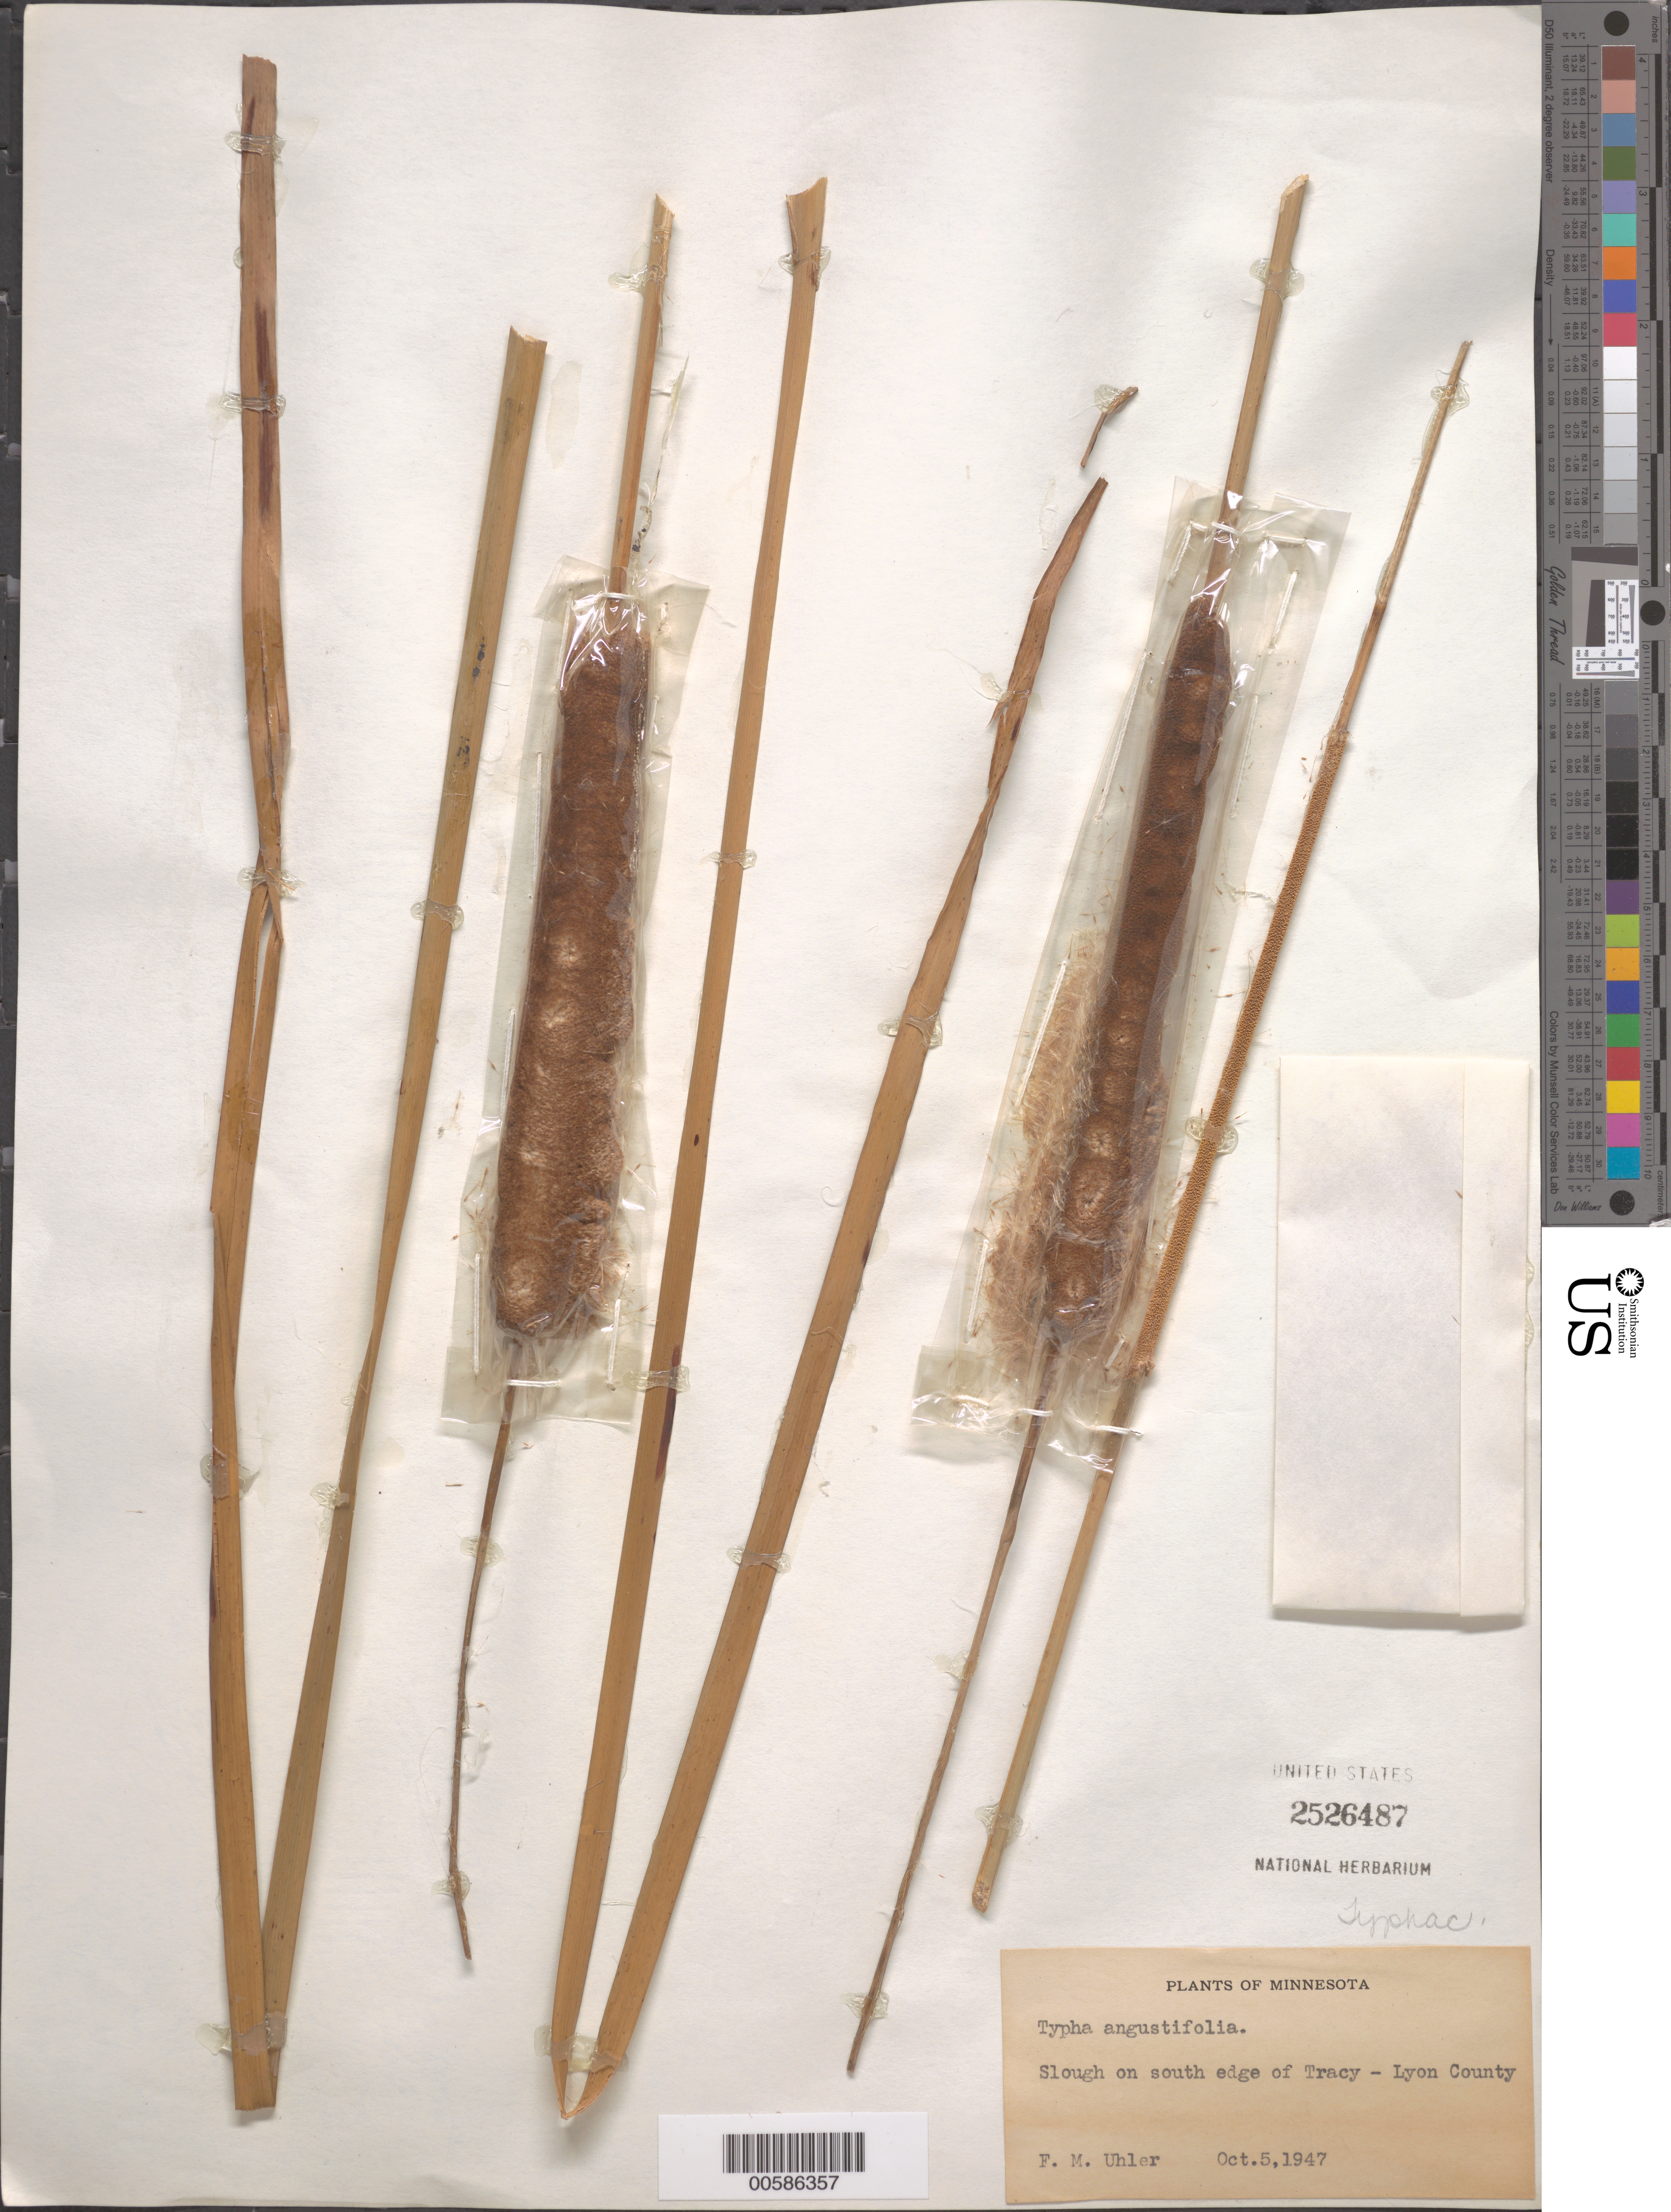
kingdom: Plantae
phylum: Tracheophyta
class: Liliopsida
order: Poales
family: Typhaceae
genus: Typha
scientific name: Typha angustifolia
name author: L.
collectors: F. M. Uhler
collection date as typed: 05 Oct 1947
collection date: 1947-10-05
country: United States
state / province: Minnesota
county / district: Lyon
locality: S of Tracy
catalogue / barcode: US 2526487